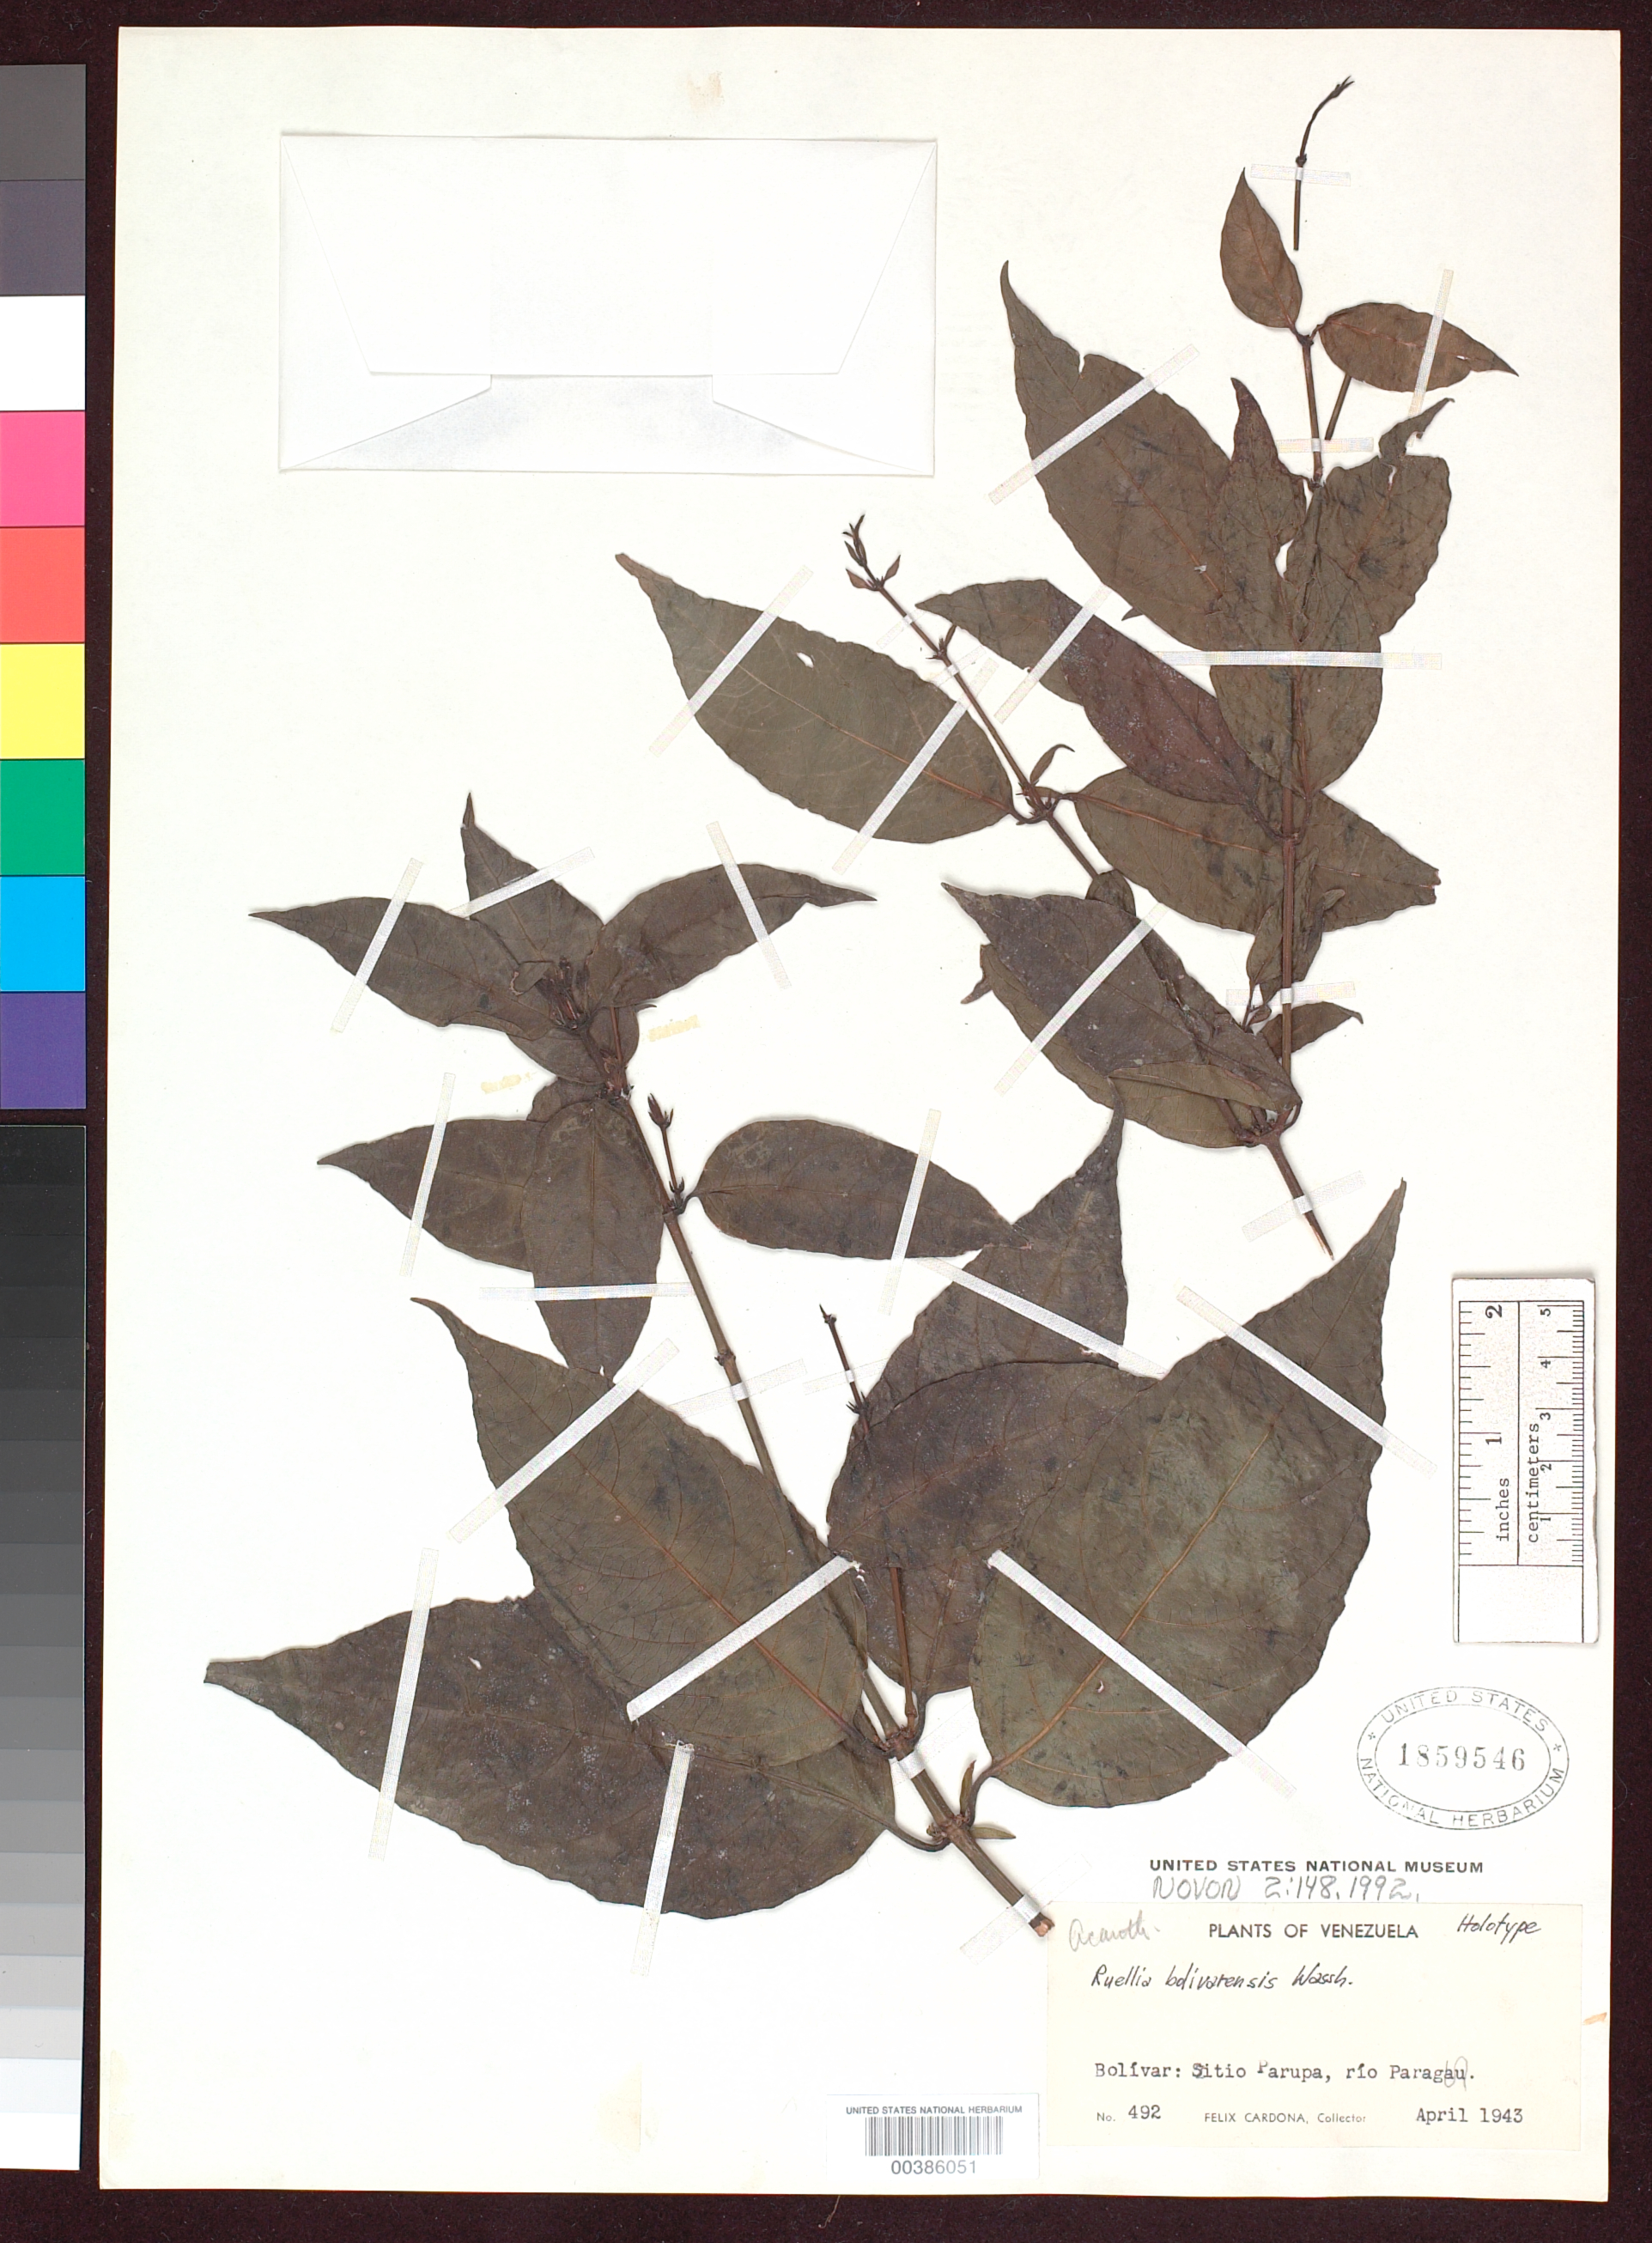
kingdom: Plantae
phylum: Tracheophyta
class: Magnoliopsida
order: Lamiales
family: Acanthaceae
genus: Ruellia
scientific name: Ruellia bolivarensis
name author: Wassh.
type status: Holotype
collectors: F. Cardona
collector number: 492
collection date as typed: Apr 1943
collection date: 1943-04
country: Venezuela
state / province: Bolivar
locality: Sitio Parupa, Rio Paragua.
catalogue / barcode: US 1859546